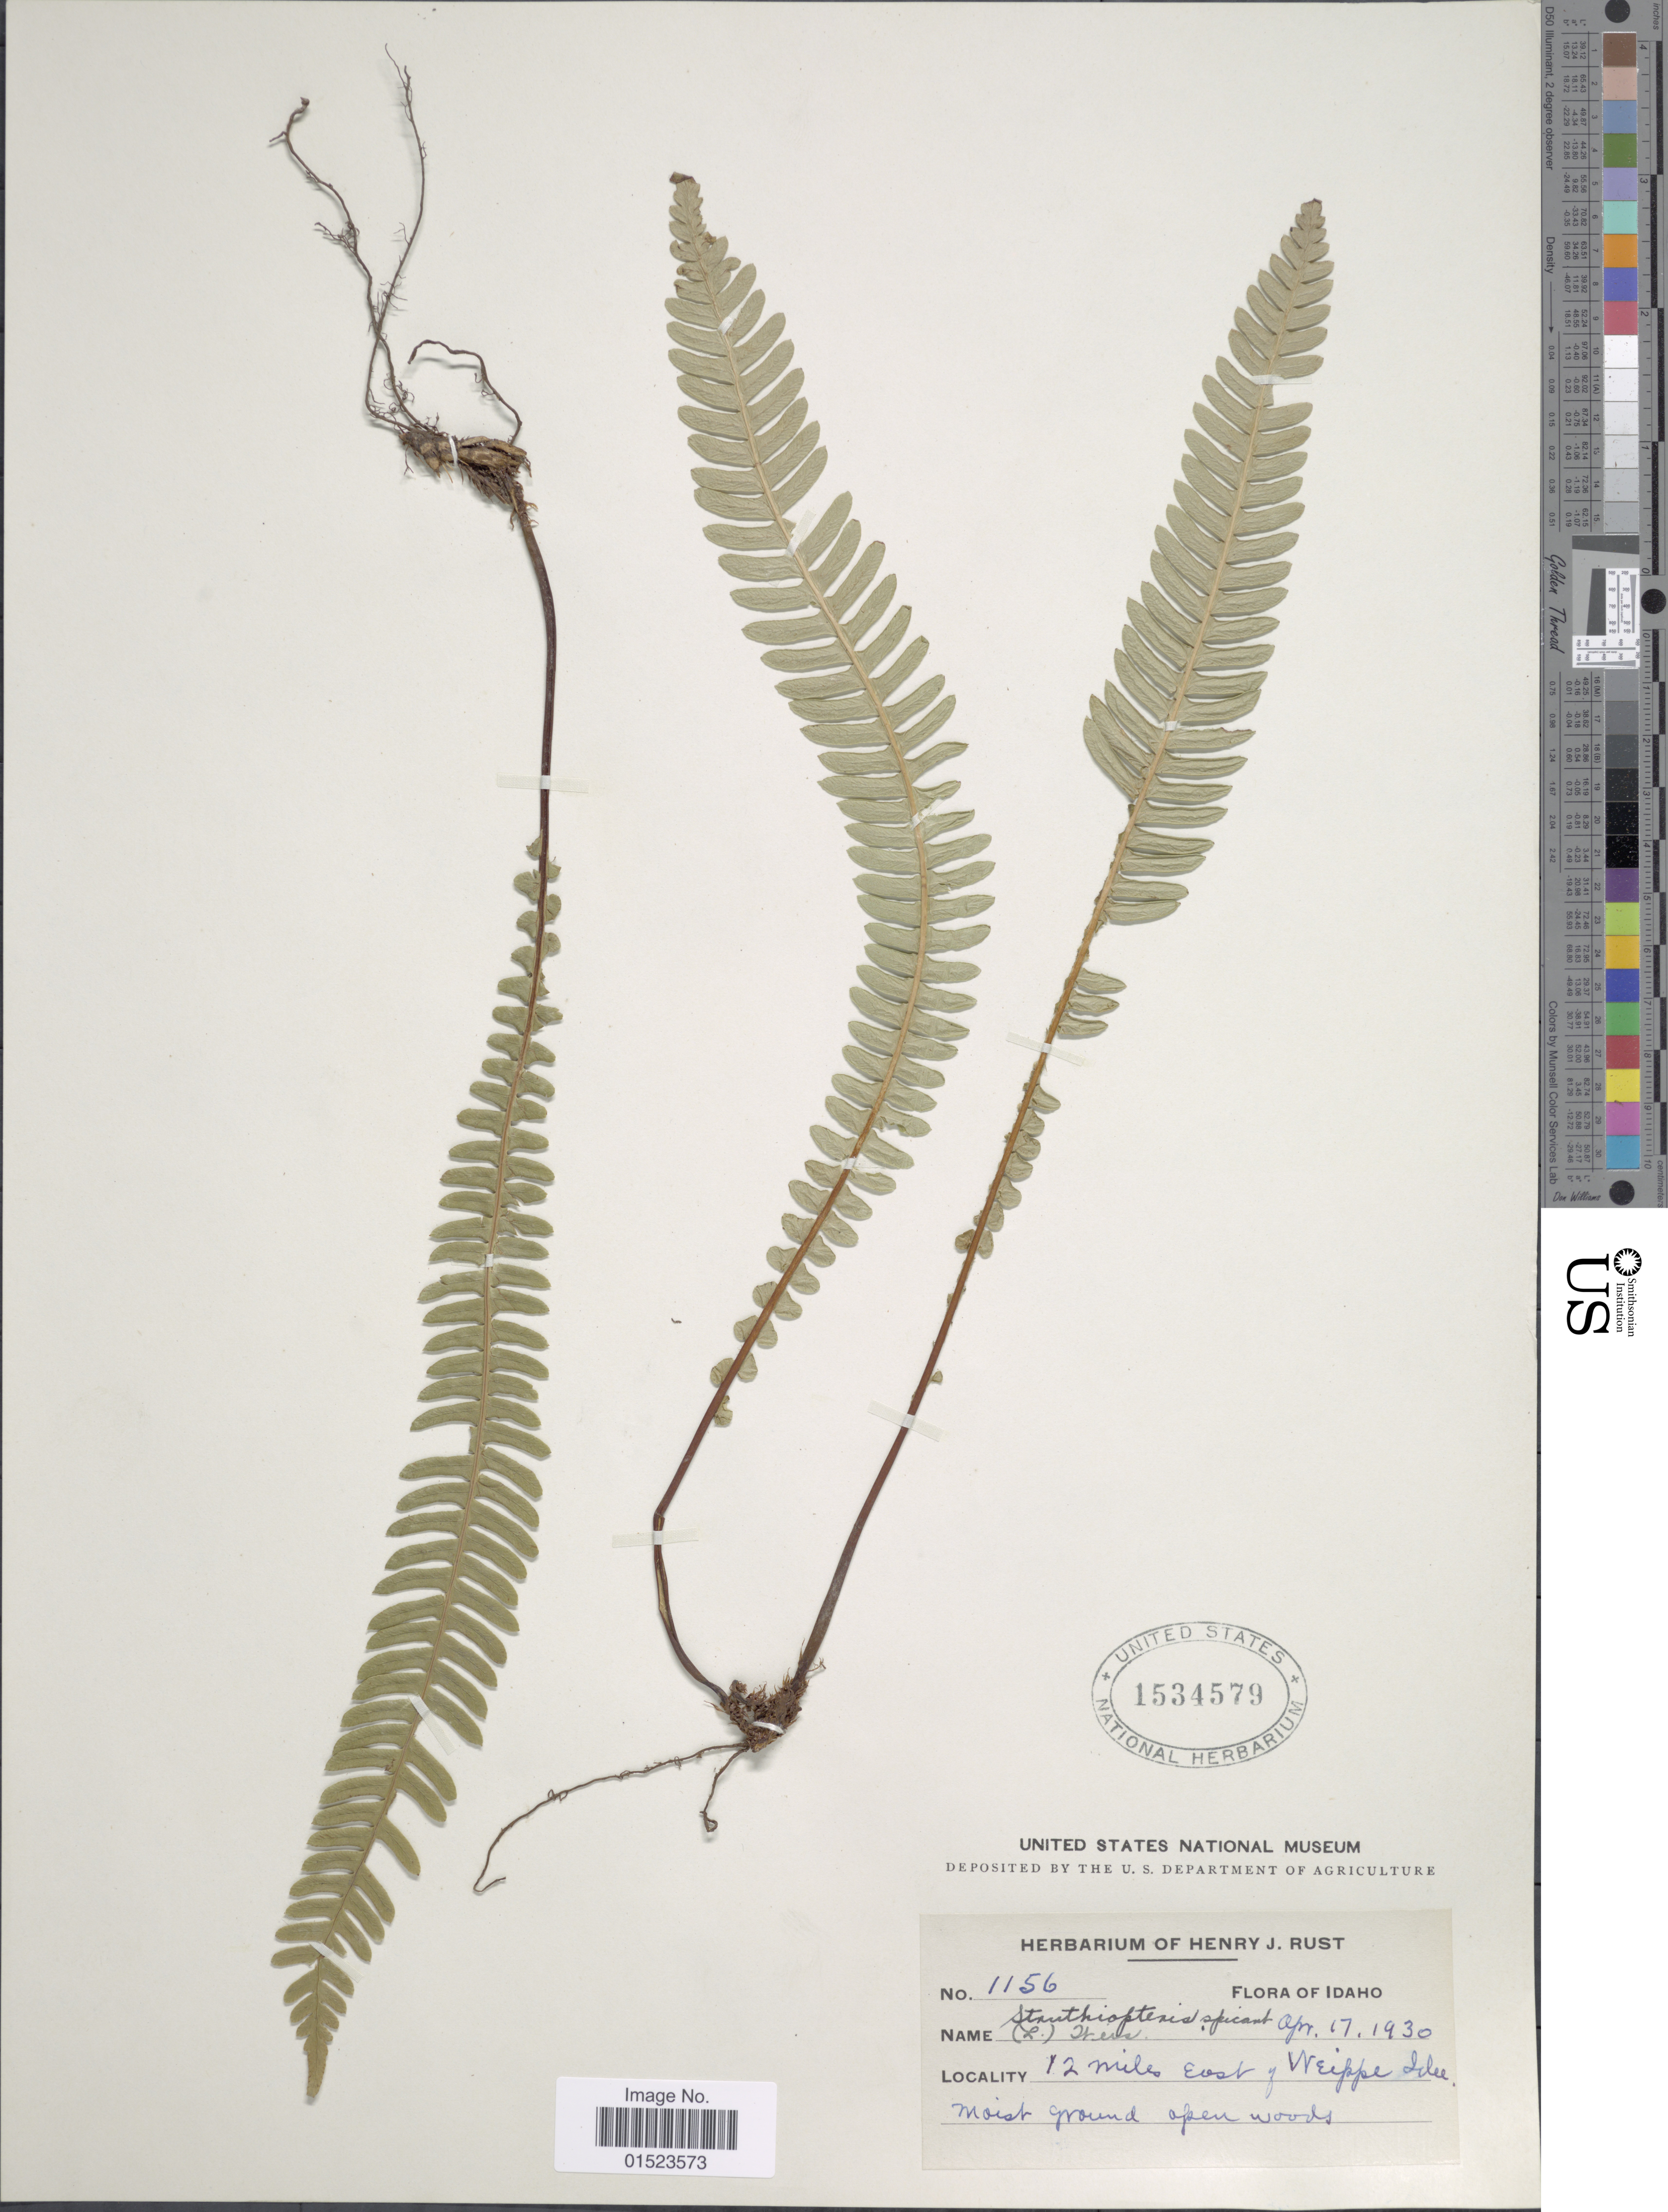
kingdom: Plantae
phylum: Tracheophyta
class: Polypodiopsida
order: Polypodiales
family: Blechnaceae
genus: Blechnum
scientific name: Blechnum spicant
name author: (L.) Sm.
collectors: ex herb. Henry J. Rust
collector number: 1156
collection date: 1930-04-17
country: United States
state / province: Idaho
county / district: Clearwater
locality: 12 miles east of Weippe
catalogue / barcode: US 1534579